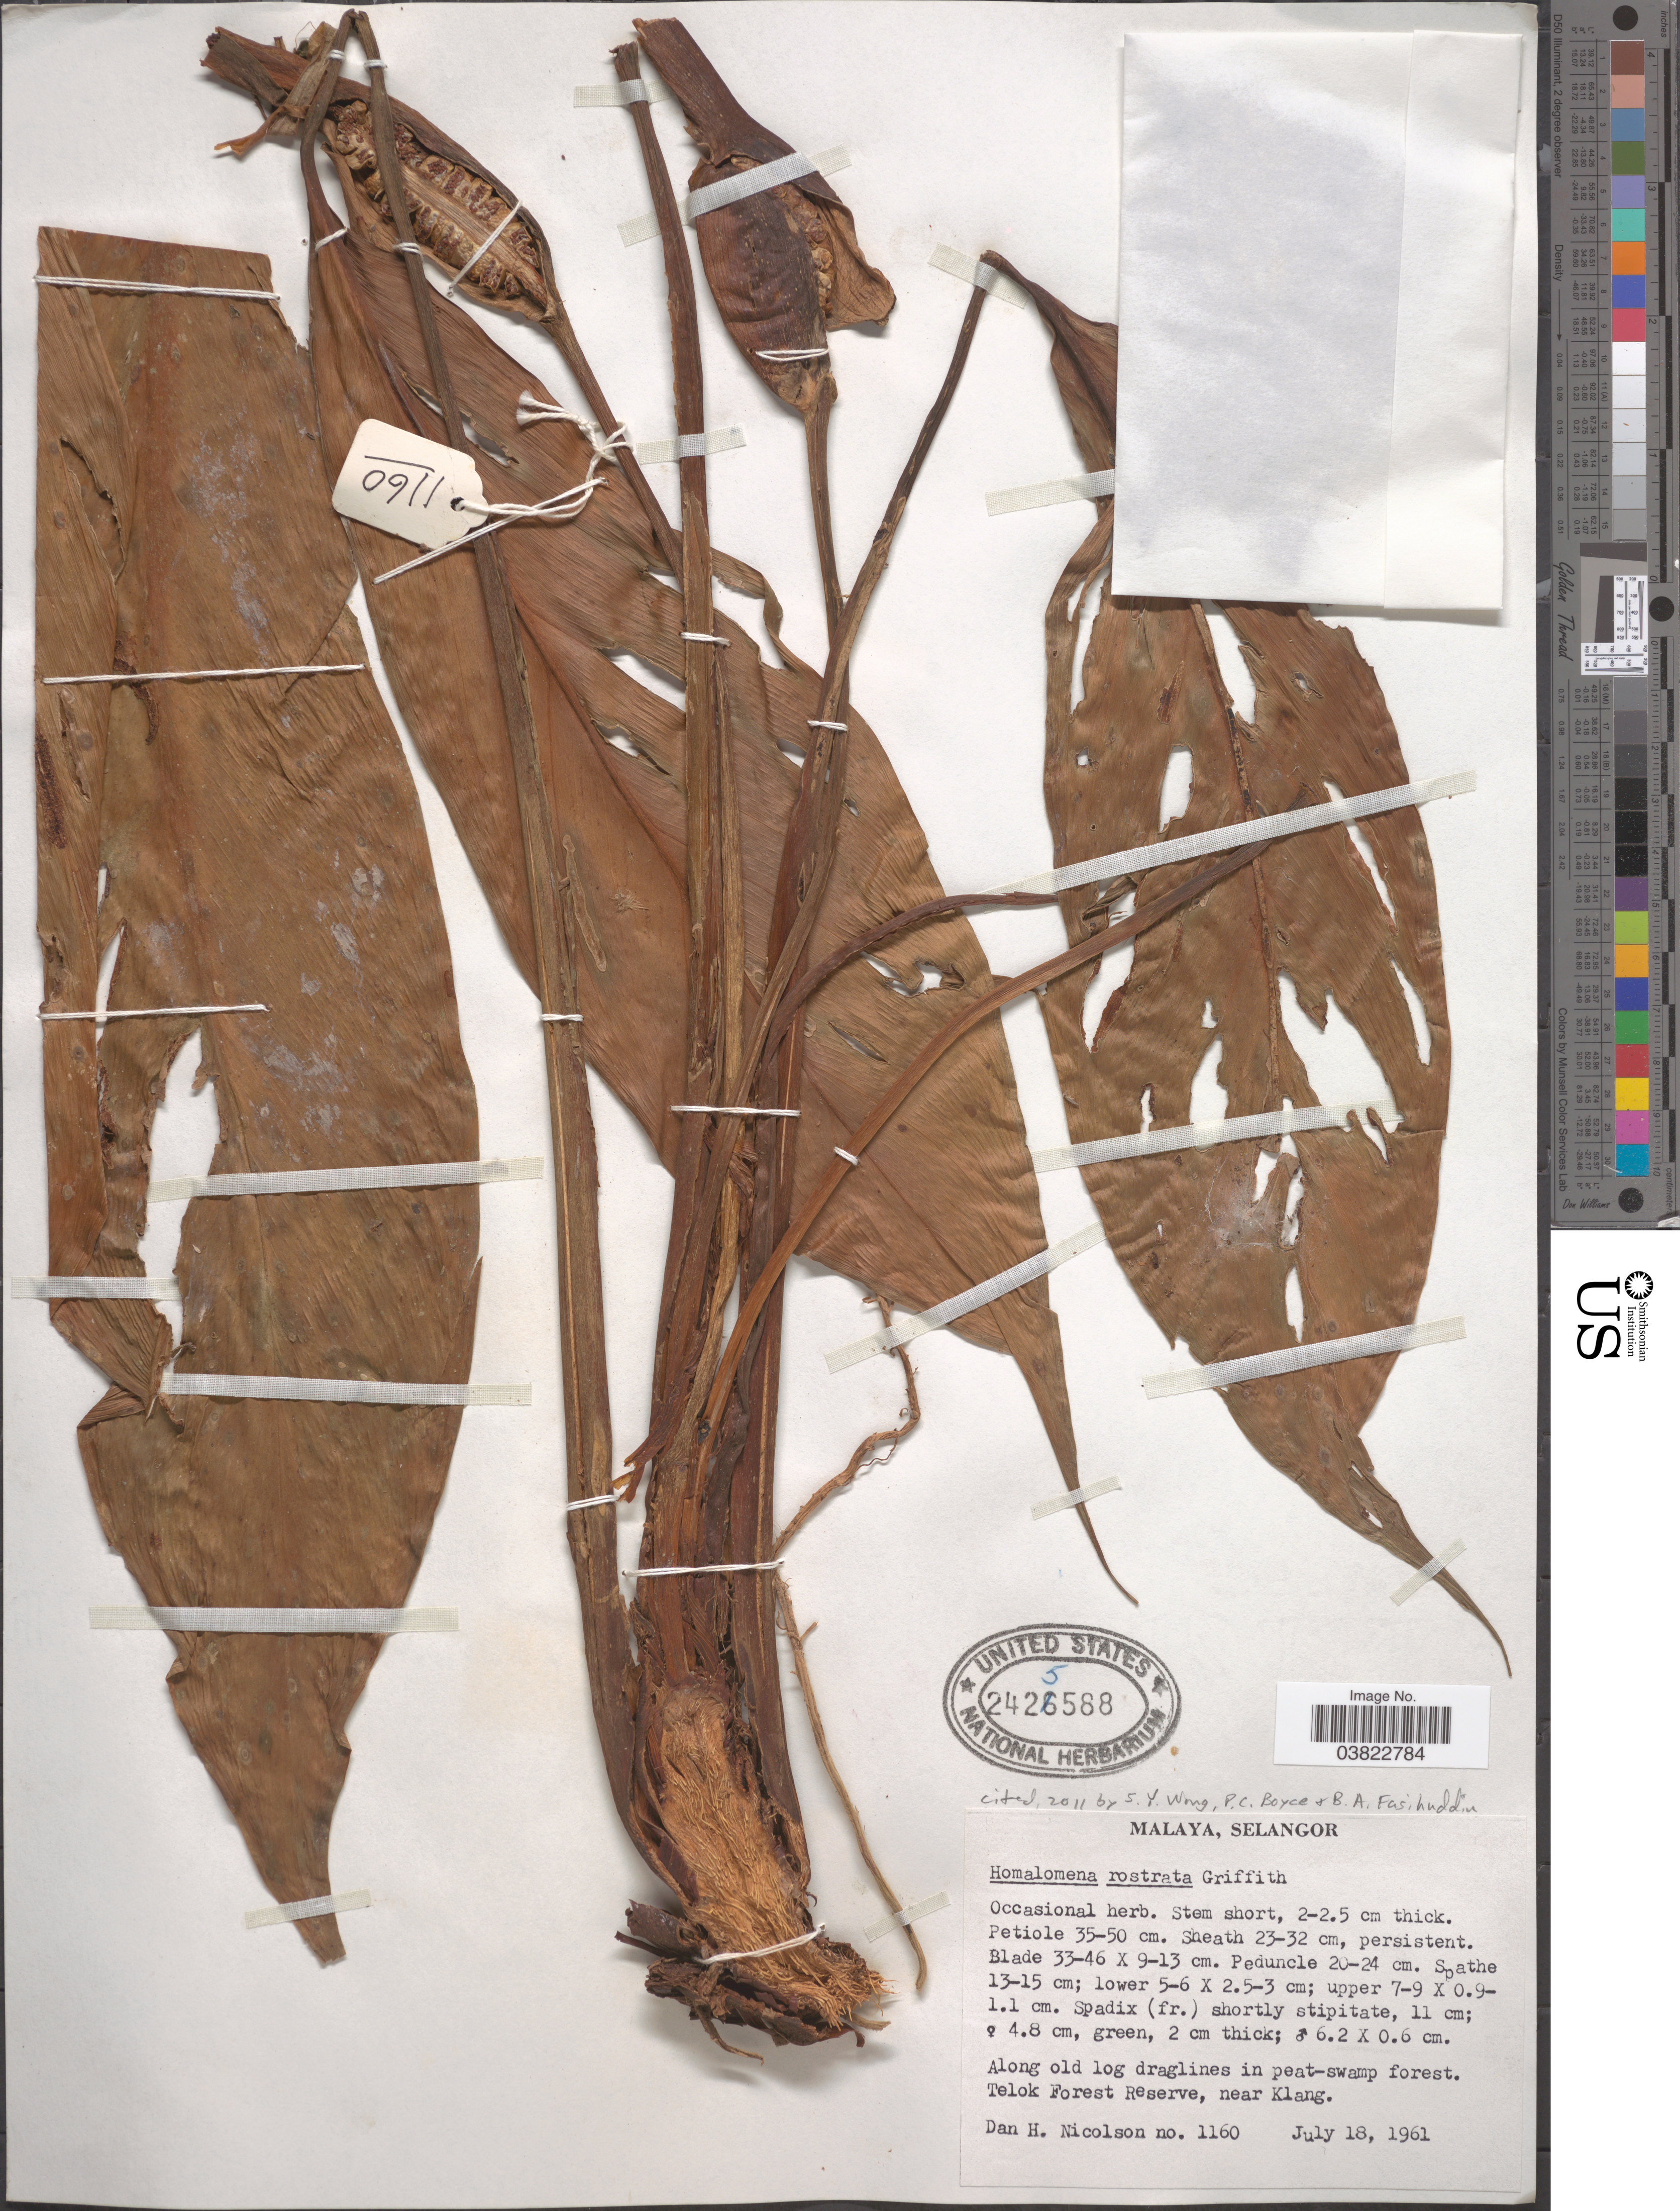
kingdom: Plantae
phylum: Tracheophyta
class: Liliopsida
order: Alismatales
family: Araceae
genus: Homalomena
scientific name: Homalomena rostrata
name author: Griff.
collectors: D. H. Nicolson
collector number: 1160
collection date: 1961-07-18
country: Malaysia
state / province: Selangor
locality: Malaya. Along old log draglines in peat-swamp forest. Telok Forest Reserve, near Klang.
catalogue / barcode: US 2425588